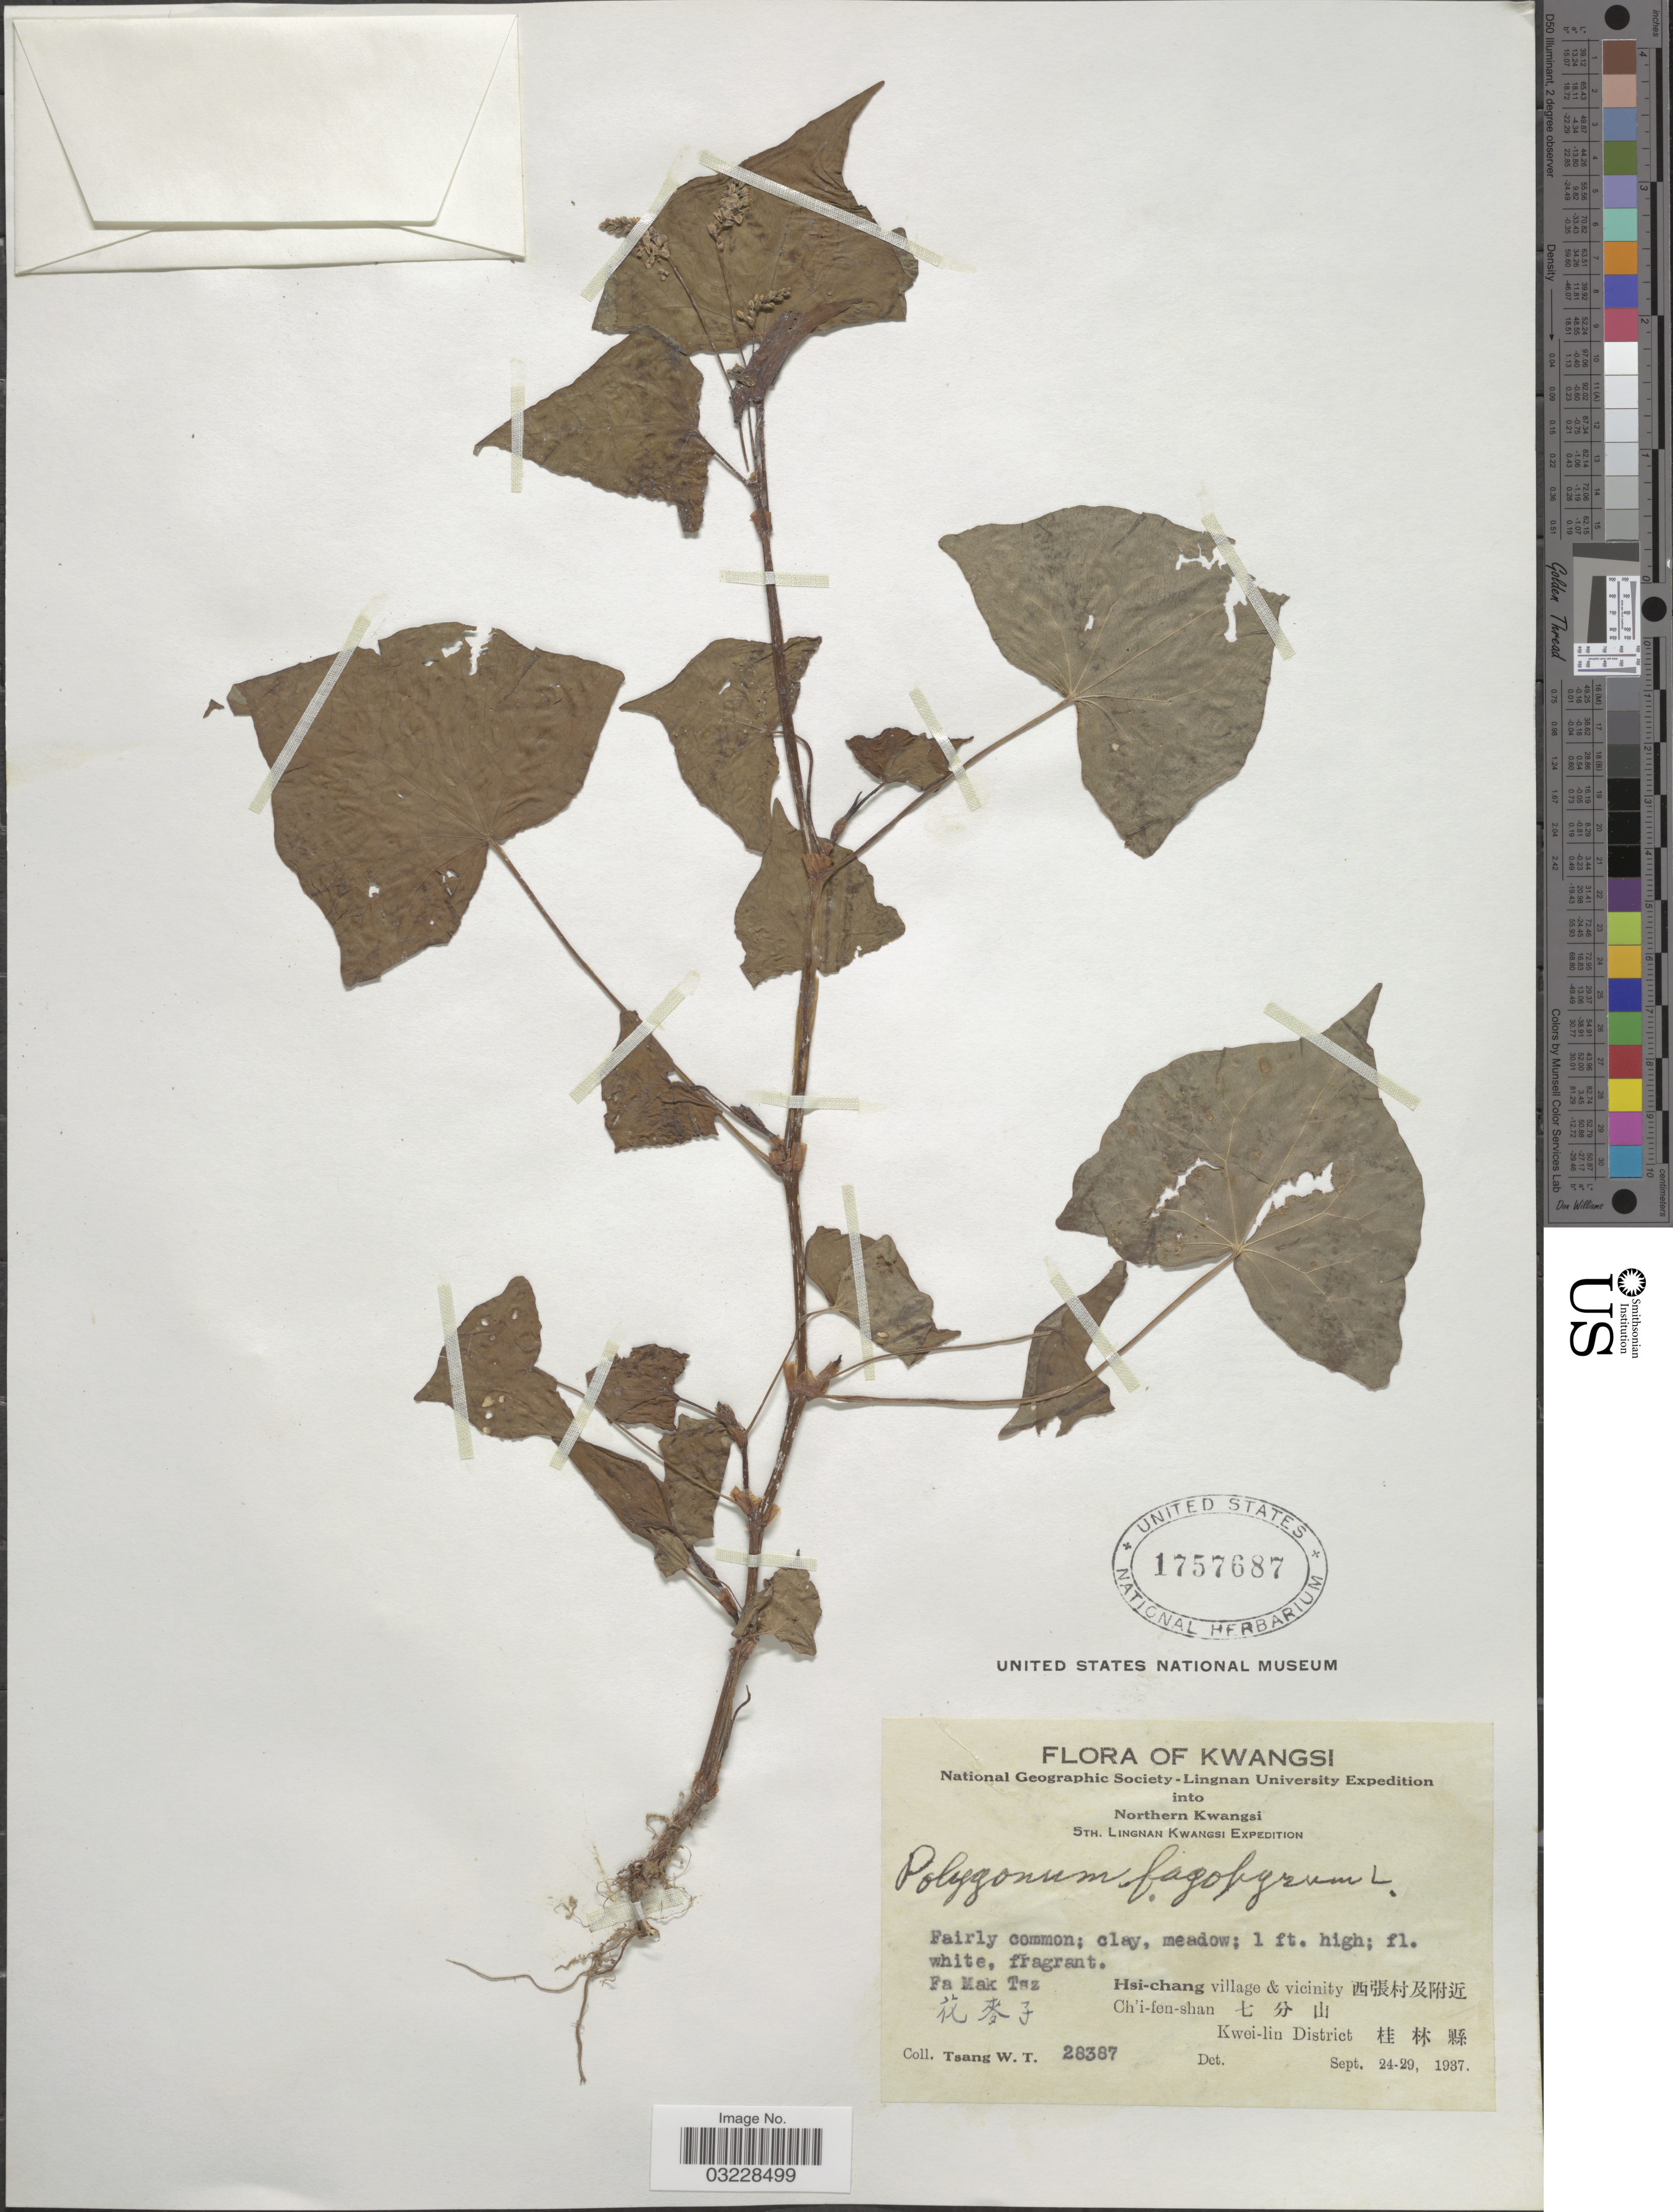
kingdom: Plantae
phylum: Tracheophyta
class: Magnoliopsida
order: Caryophyllales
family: Polygonaceae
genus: Polygonum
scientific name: Polygonum fagopyrum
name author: L.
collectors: W. T. Tsang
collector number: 28387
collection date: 1937-09-24/1937-09-29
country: China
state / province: Guangxi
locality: Kwangsi. Northern Kwangsi. Fa Mak Tsz. Hsi-chang village & vicinity X. Ch'i-fen-shan X. Kwei-lin District X.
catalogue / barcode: US 1757687